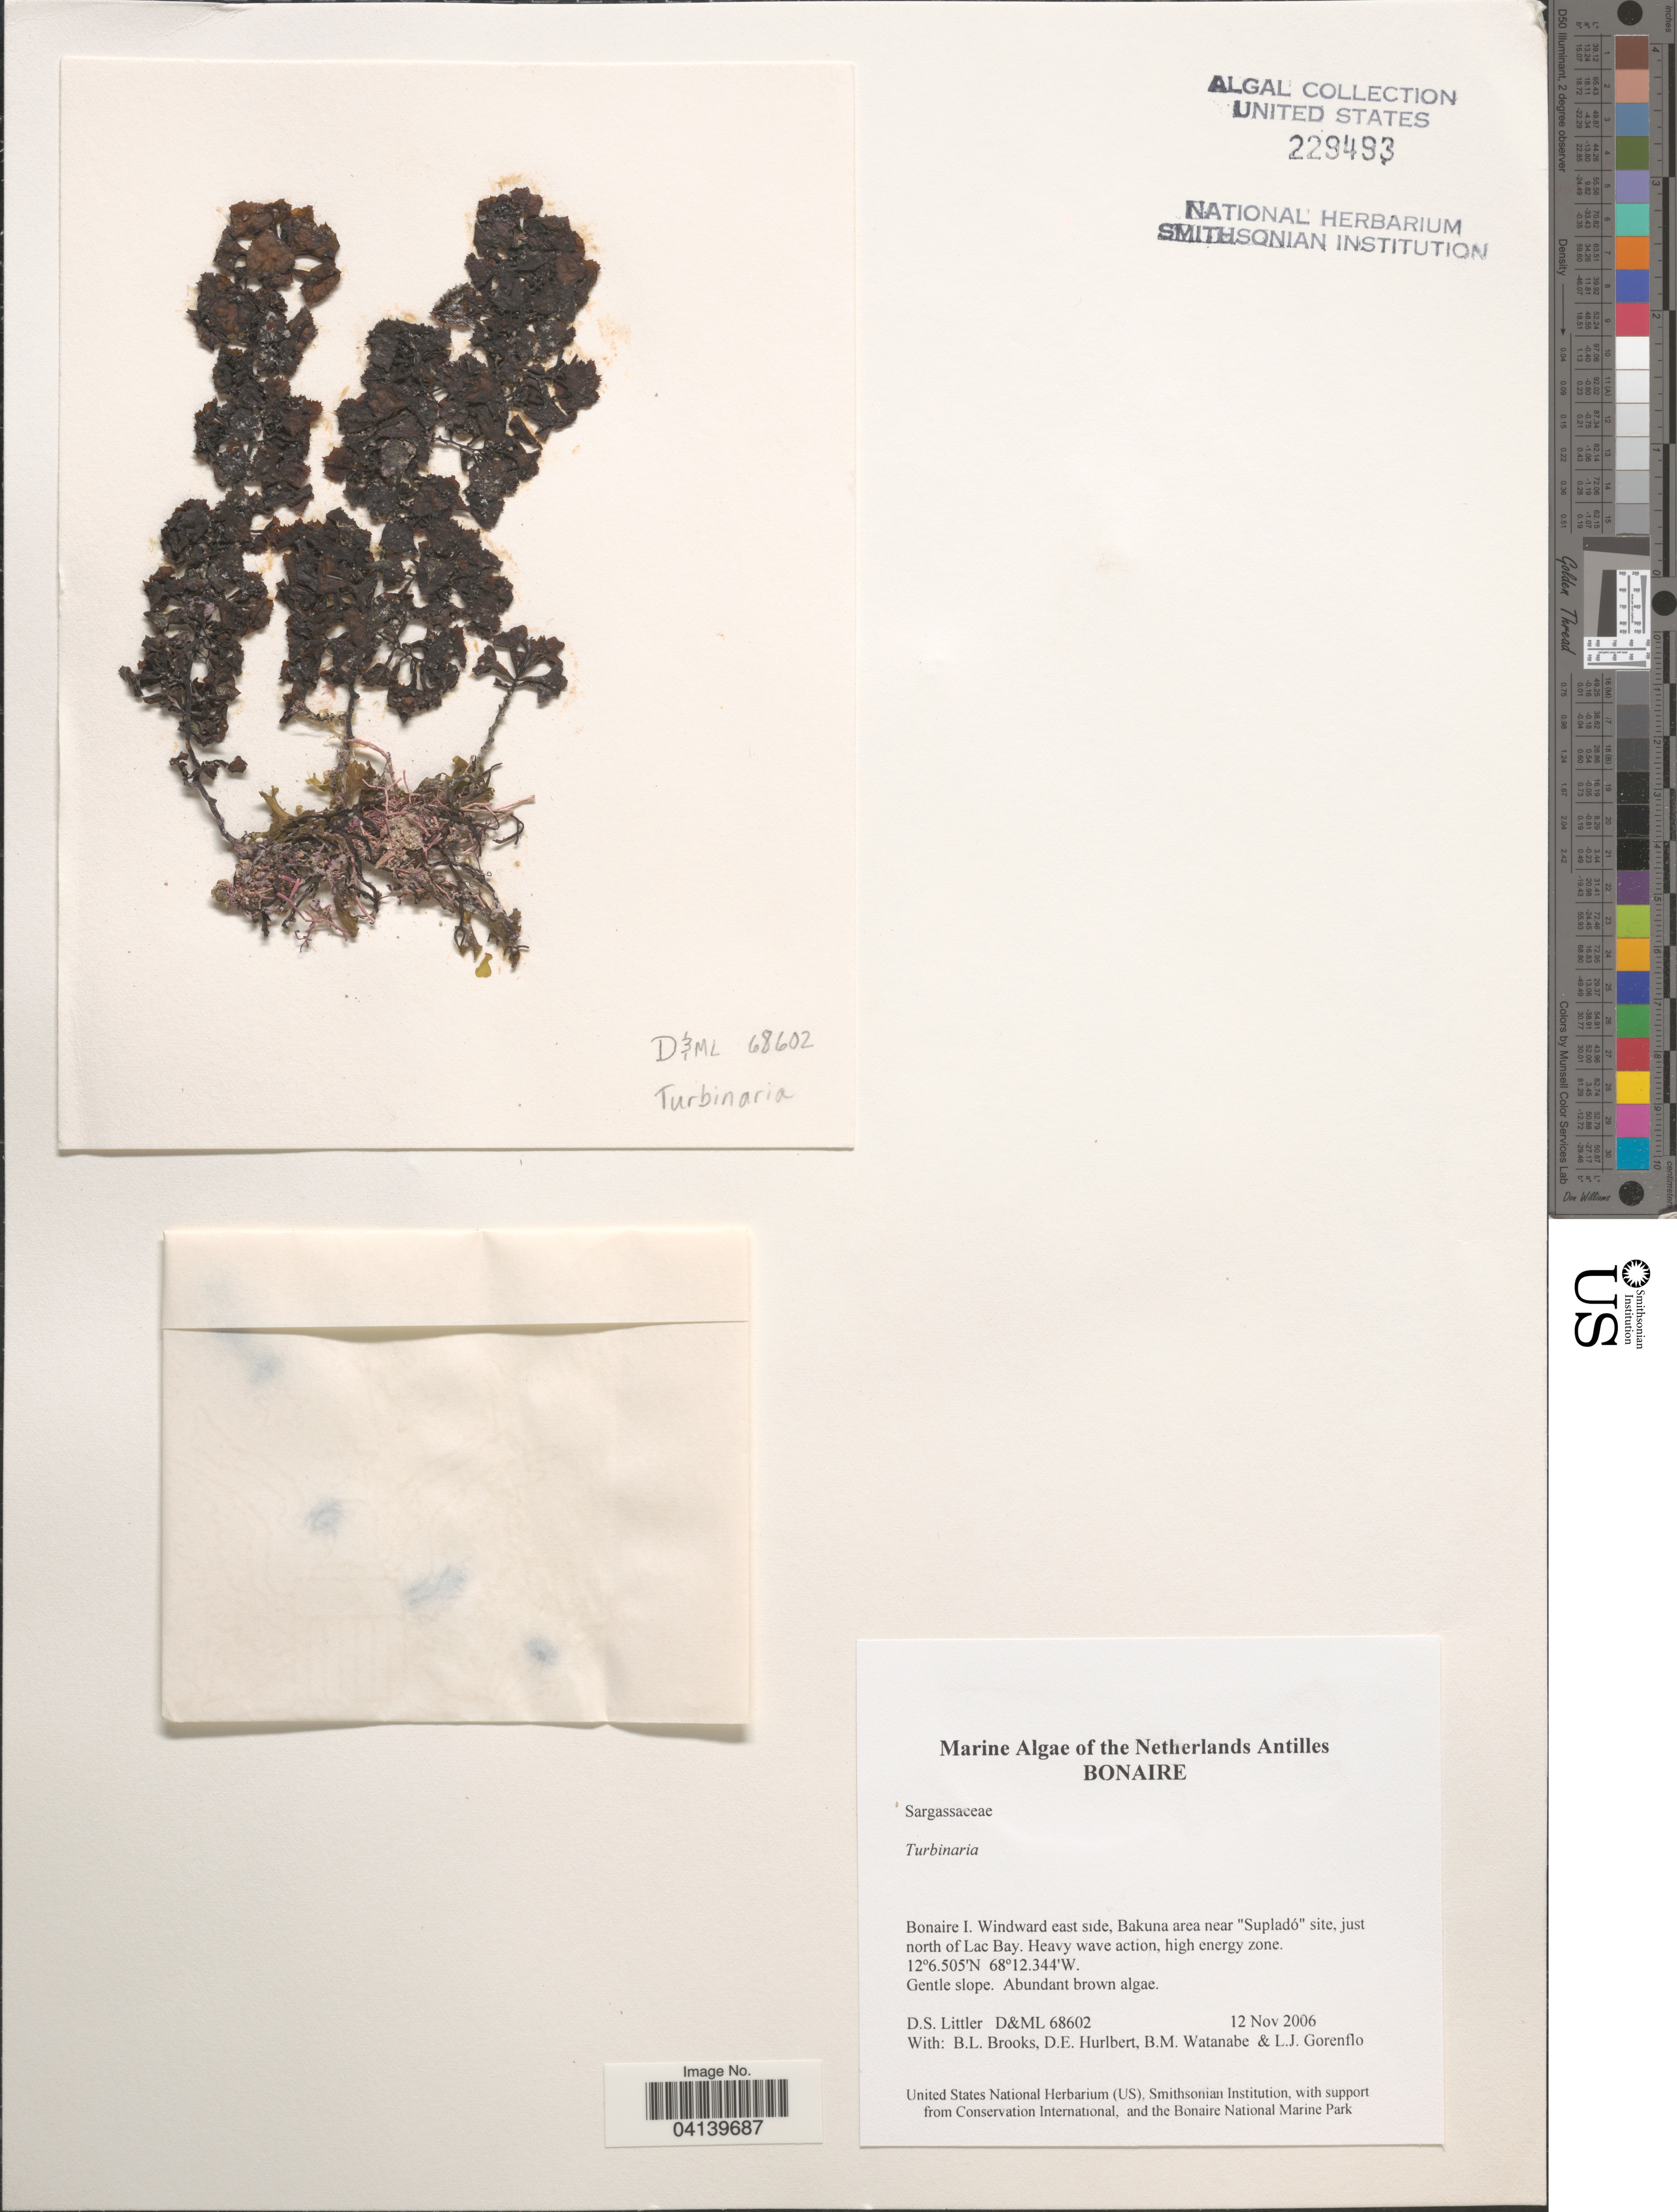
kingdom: Chromista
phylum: Ochrophyta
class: Phaeophyceae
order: Fucales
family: Sargassaceae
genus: Turbinaria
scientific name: Turbinaria sp.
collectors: D. S. Littler, B. Brooks, D. Hurlbert, B. Watanabe & L. Gorenflo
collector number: D&ML 68602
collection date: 2006-11-12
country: Netherlands Antilles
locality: Bonaire. Bonaire I. Windward east side, Bakuna area near "Supladó" site, just north of Lac Bay.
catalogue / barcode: US 229493